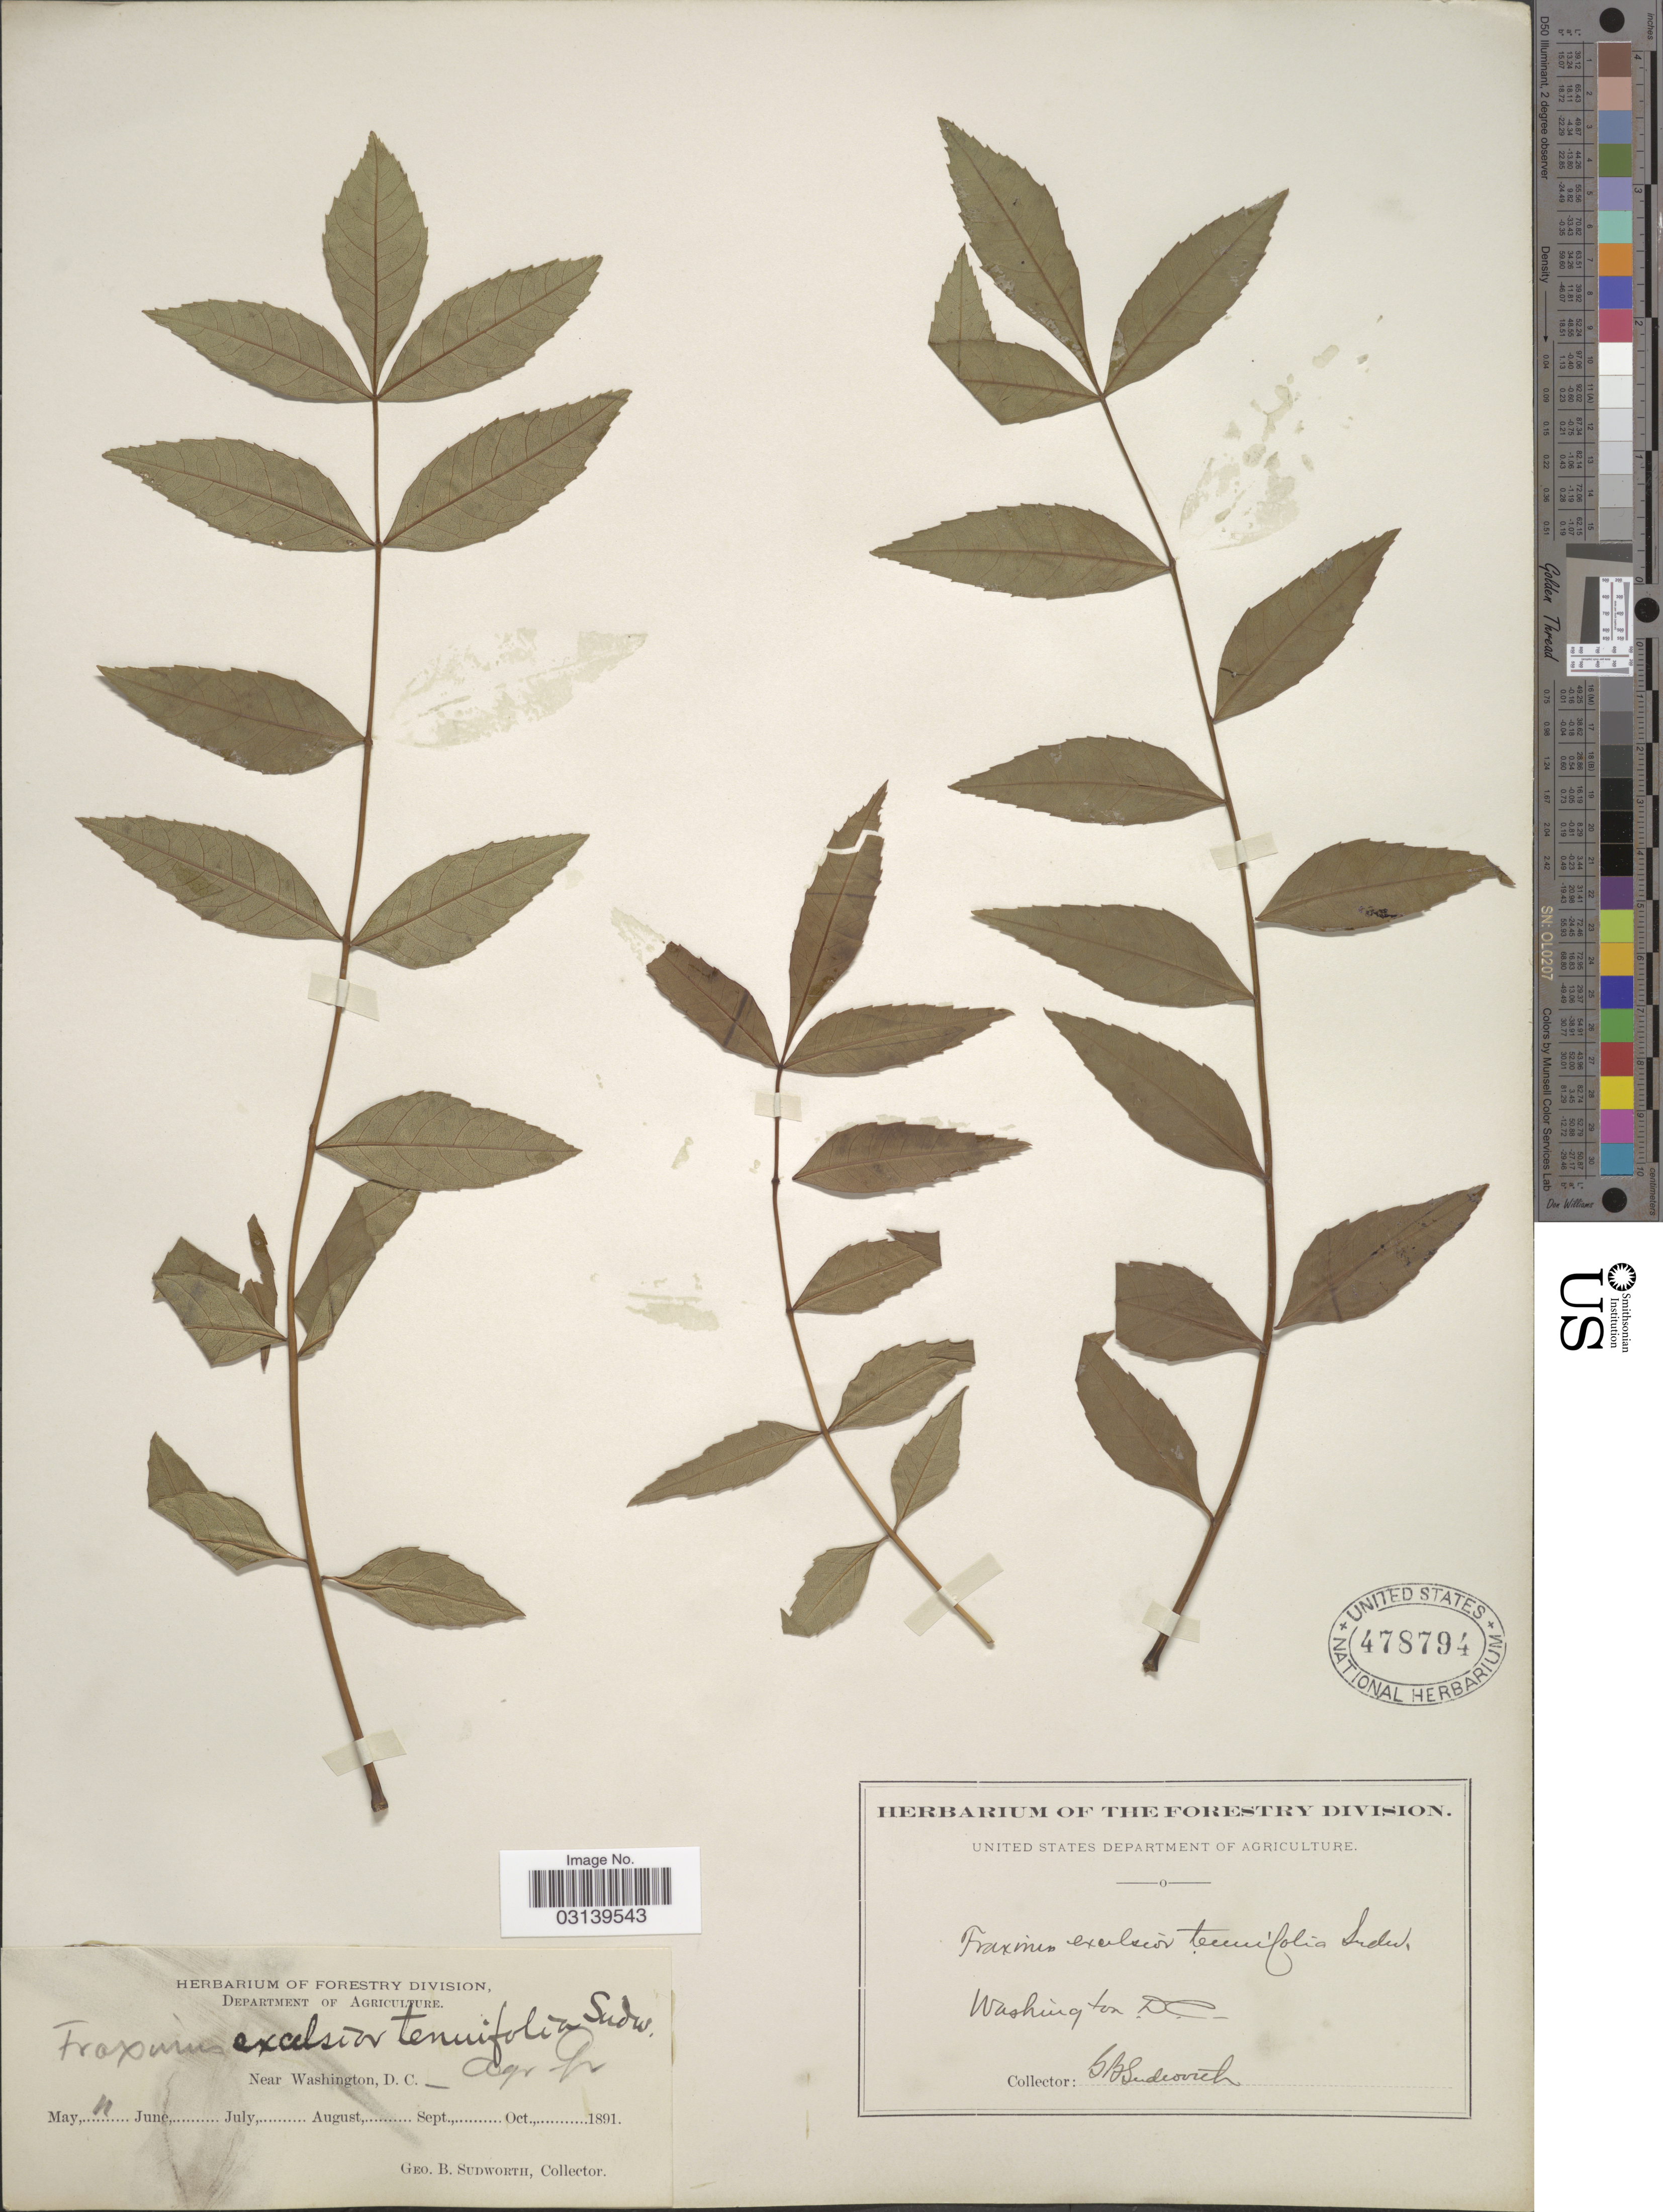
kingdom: Plantae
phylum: Tracheophyta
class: Magnoliopsida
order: Lamiales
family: Oleaceae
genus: Fraxinus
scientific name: Fraxinus excelsior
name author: L.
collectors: G. B. Sudworth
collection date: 1891-05-11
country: United States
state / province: District of Columbia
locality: Near Washington, D.C. - Agr. Gr.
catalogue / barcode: US 478794